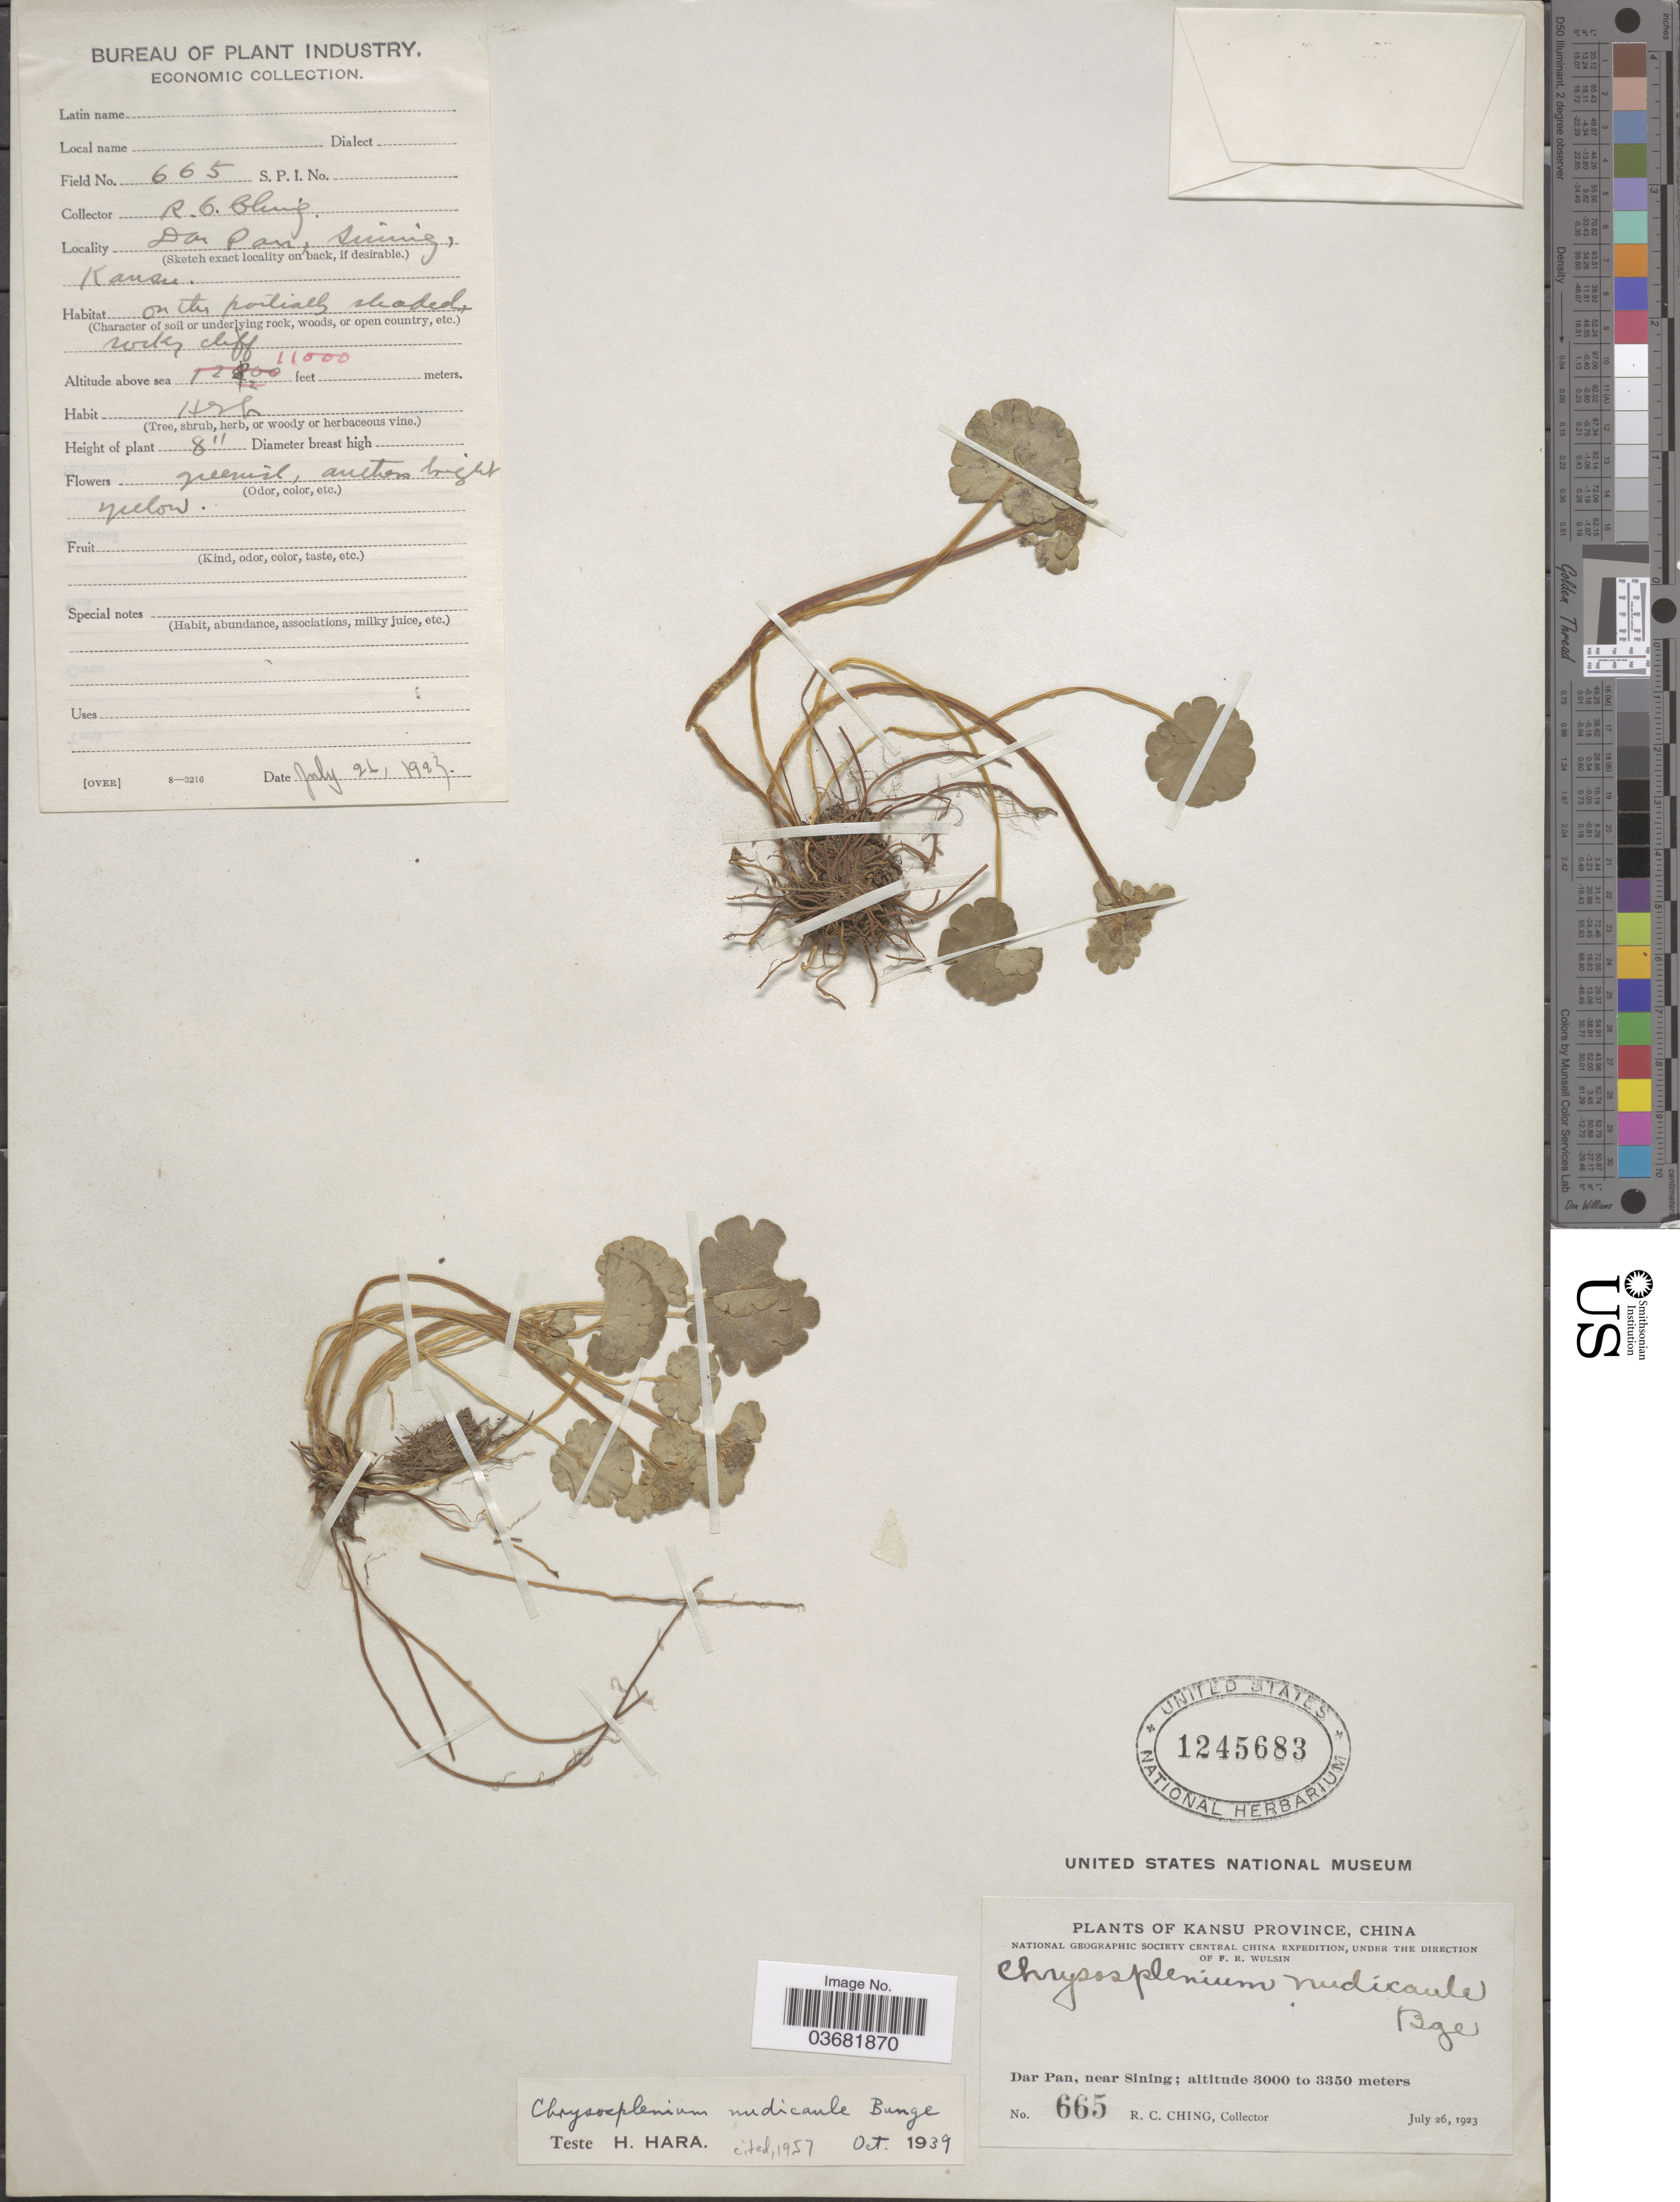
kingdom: Plantae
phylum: Tracheophyta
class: Magnoliopsida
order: Saxifragales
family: Saxifragaceae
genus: Chrysosplenium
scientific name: Chrysosplenium nudicaule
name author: Bunge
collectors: R. C. Ching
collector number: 665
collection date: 1923-07-26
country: China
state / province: Gansu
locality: Sining, Kansu. Kansu Province. National Geographic Society Central China Expedition. Dar Pan, near Sining.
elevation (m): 3353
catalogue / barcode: US 1245683